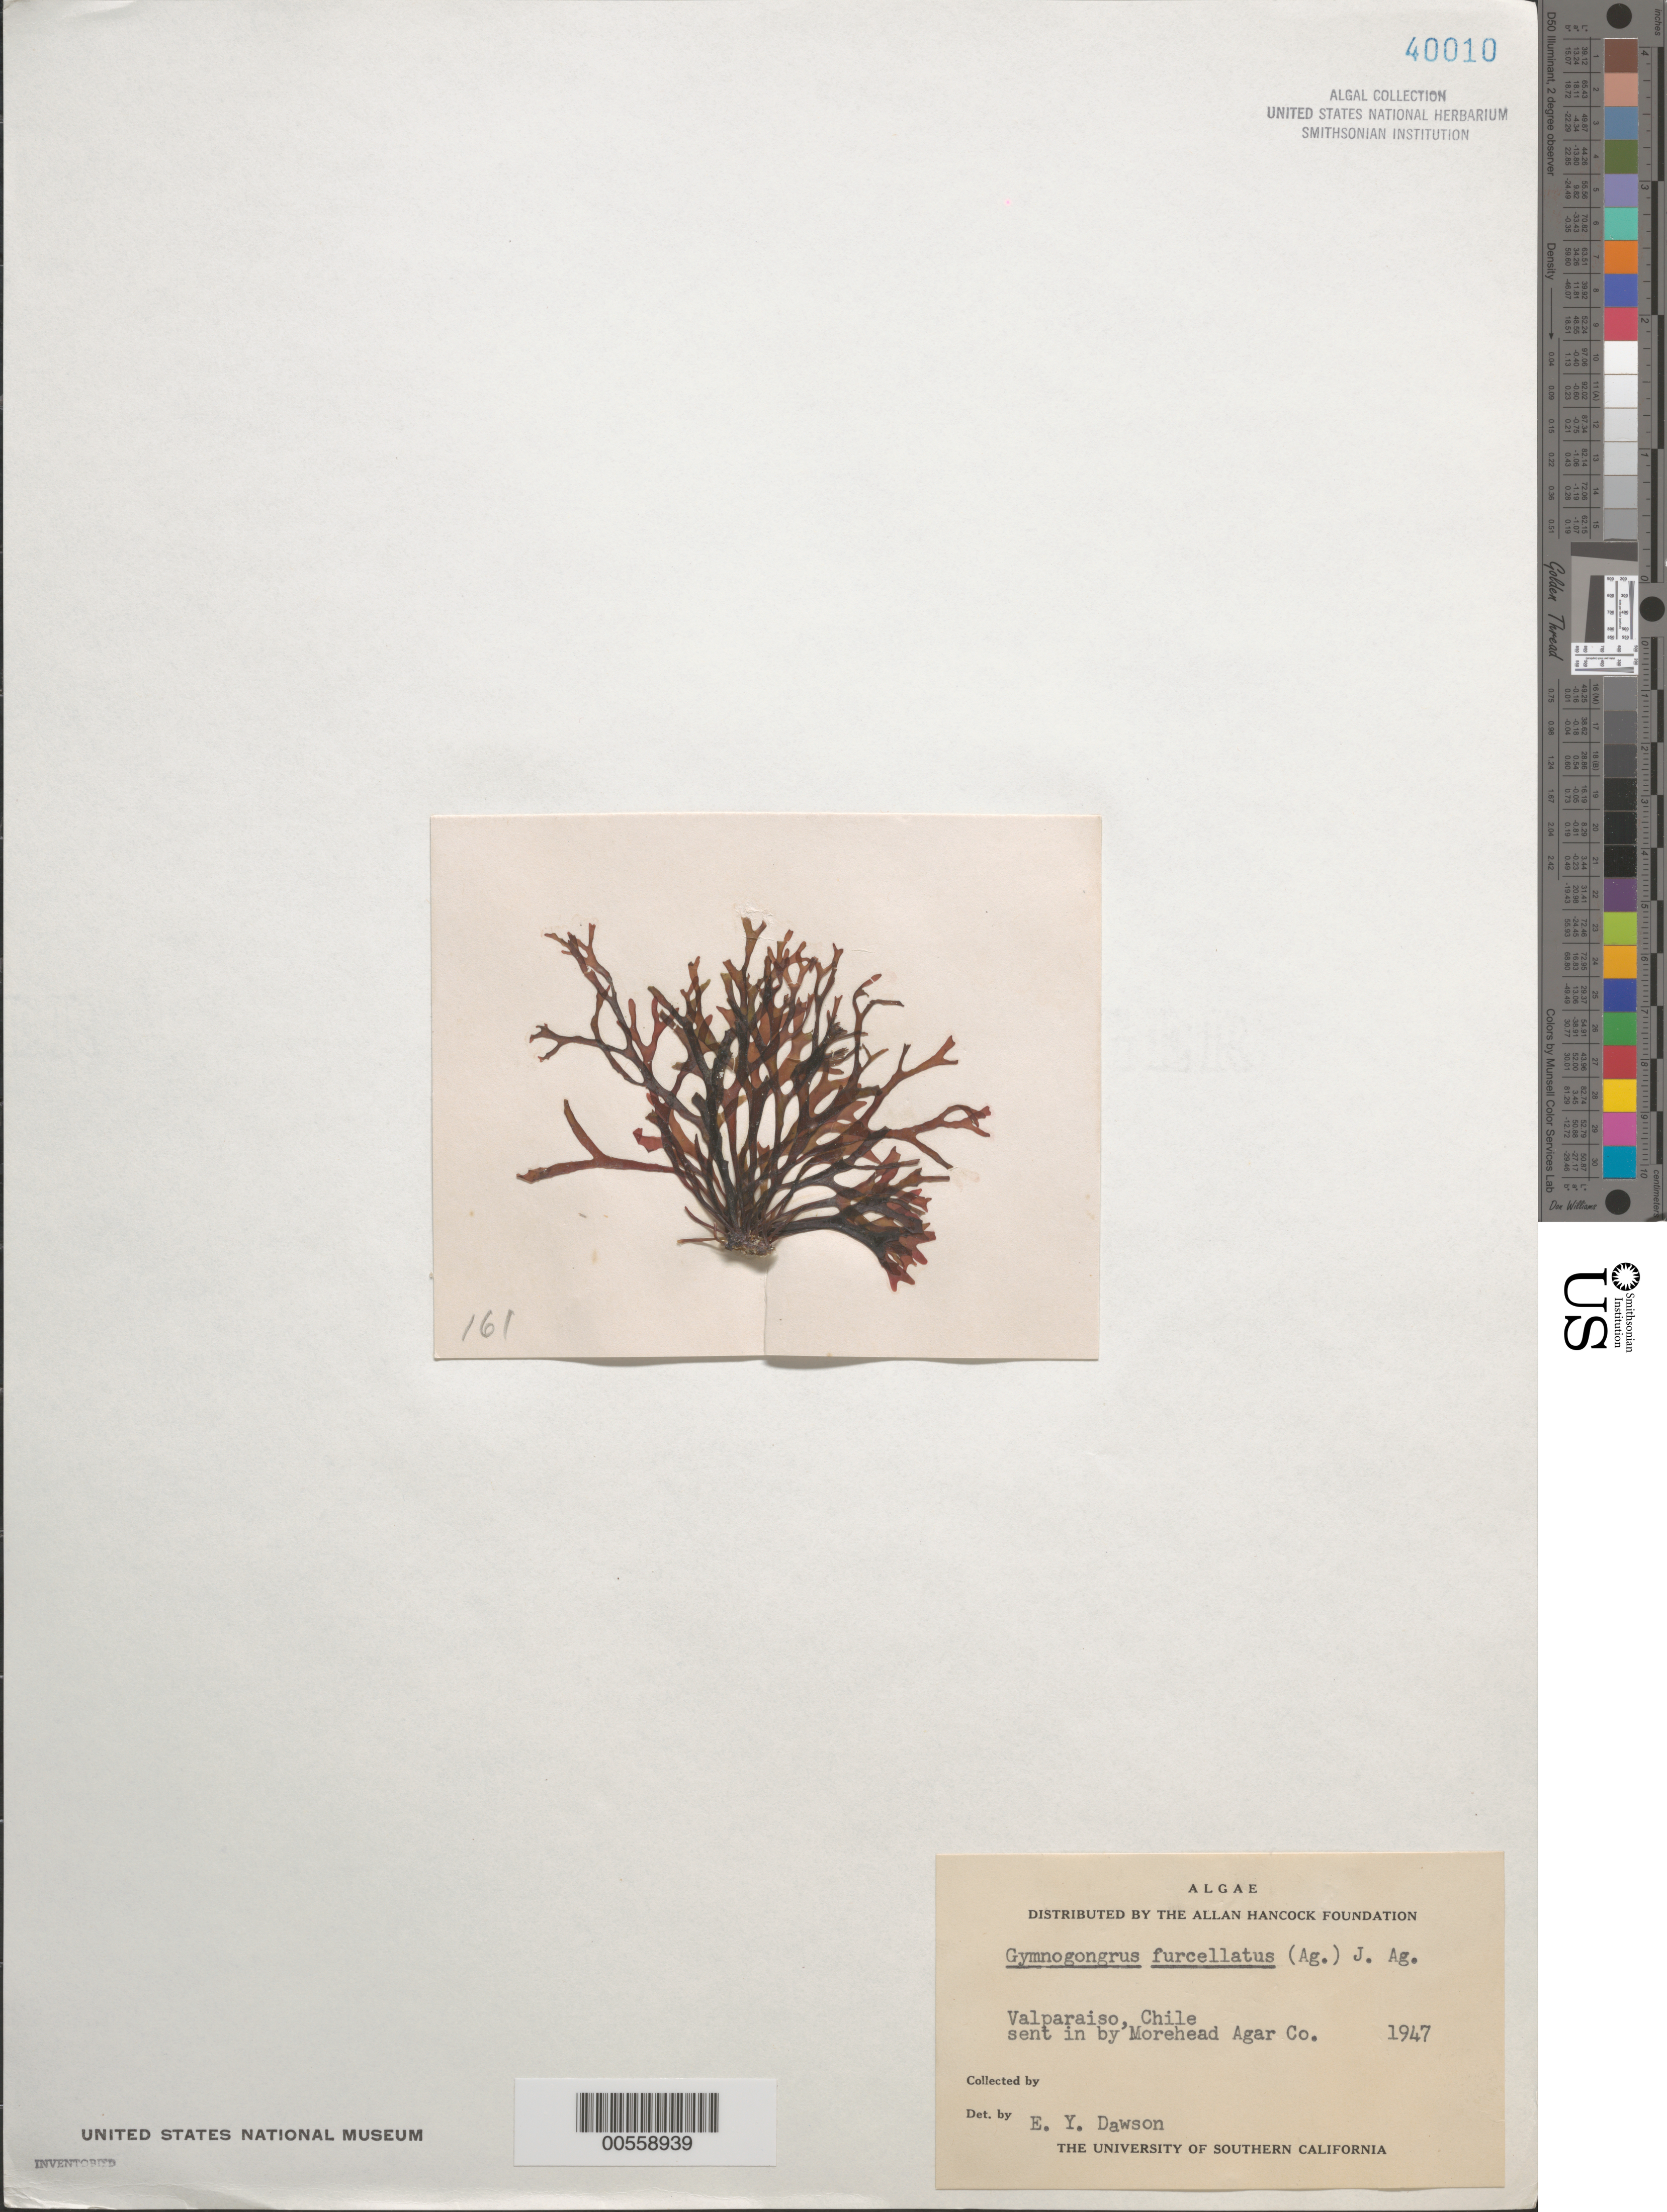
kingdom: Plantae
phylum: Rhodophyta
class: Florideophyceae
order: Gigartinales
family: Phyllophoraceae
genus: Gymnogongrus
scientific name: Gymnogongrus furcellatus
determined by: Dawson, E. Y.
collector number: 161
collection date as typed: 1947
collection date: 1947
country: Chile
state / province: Valparaíso (V)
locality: Valparaiso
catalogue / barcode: US 40010